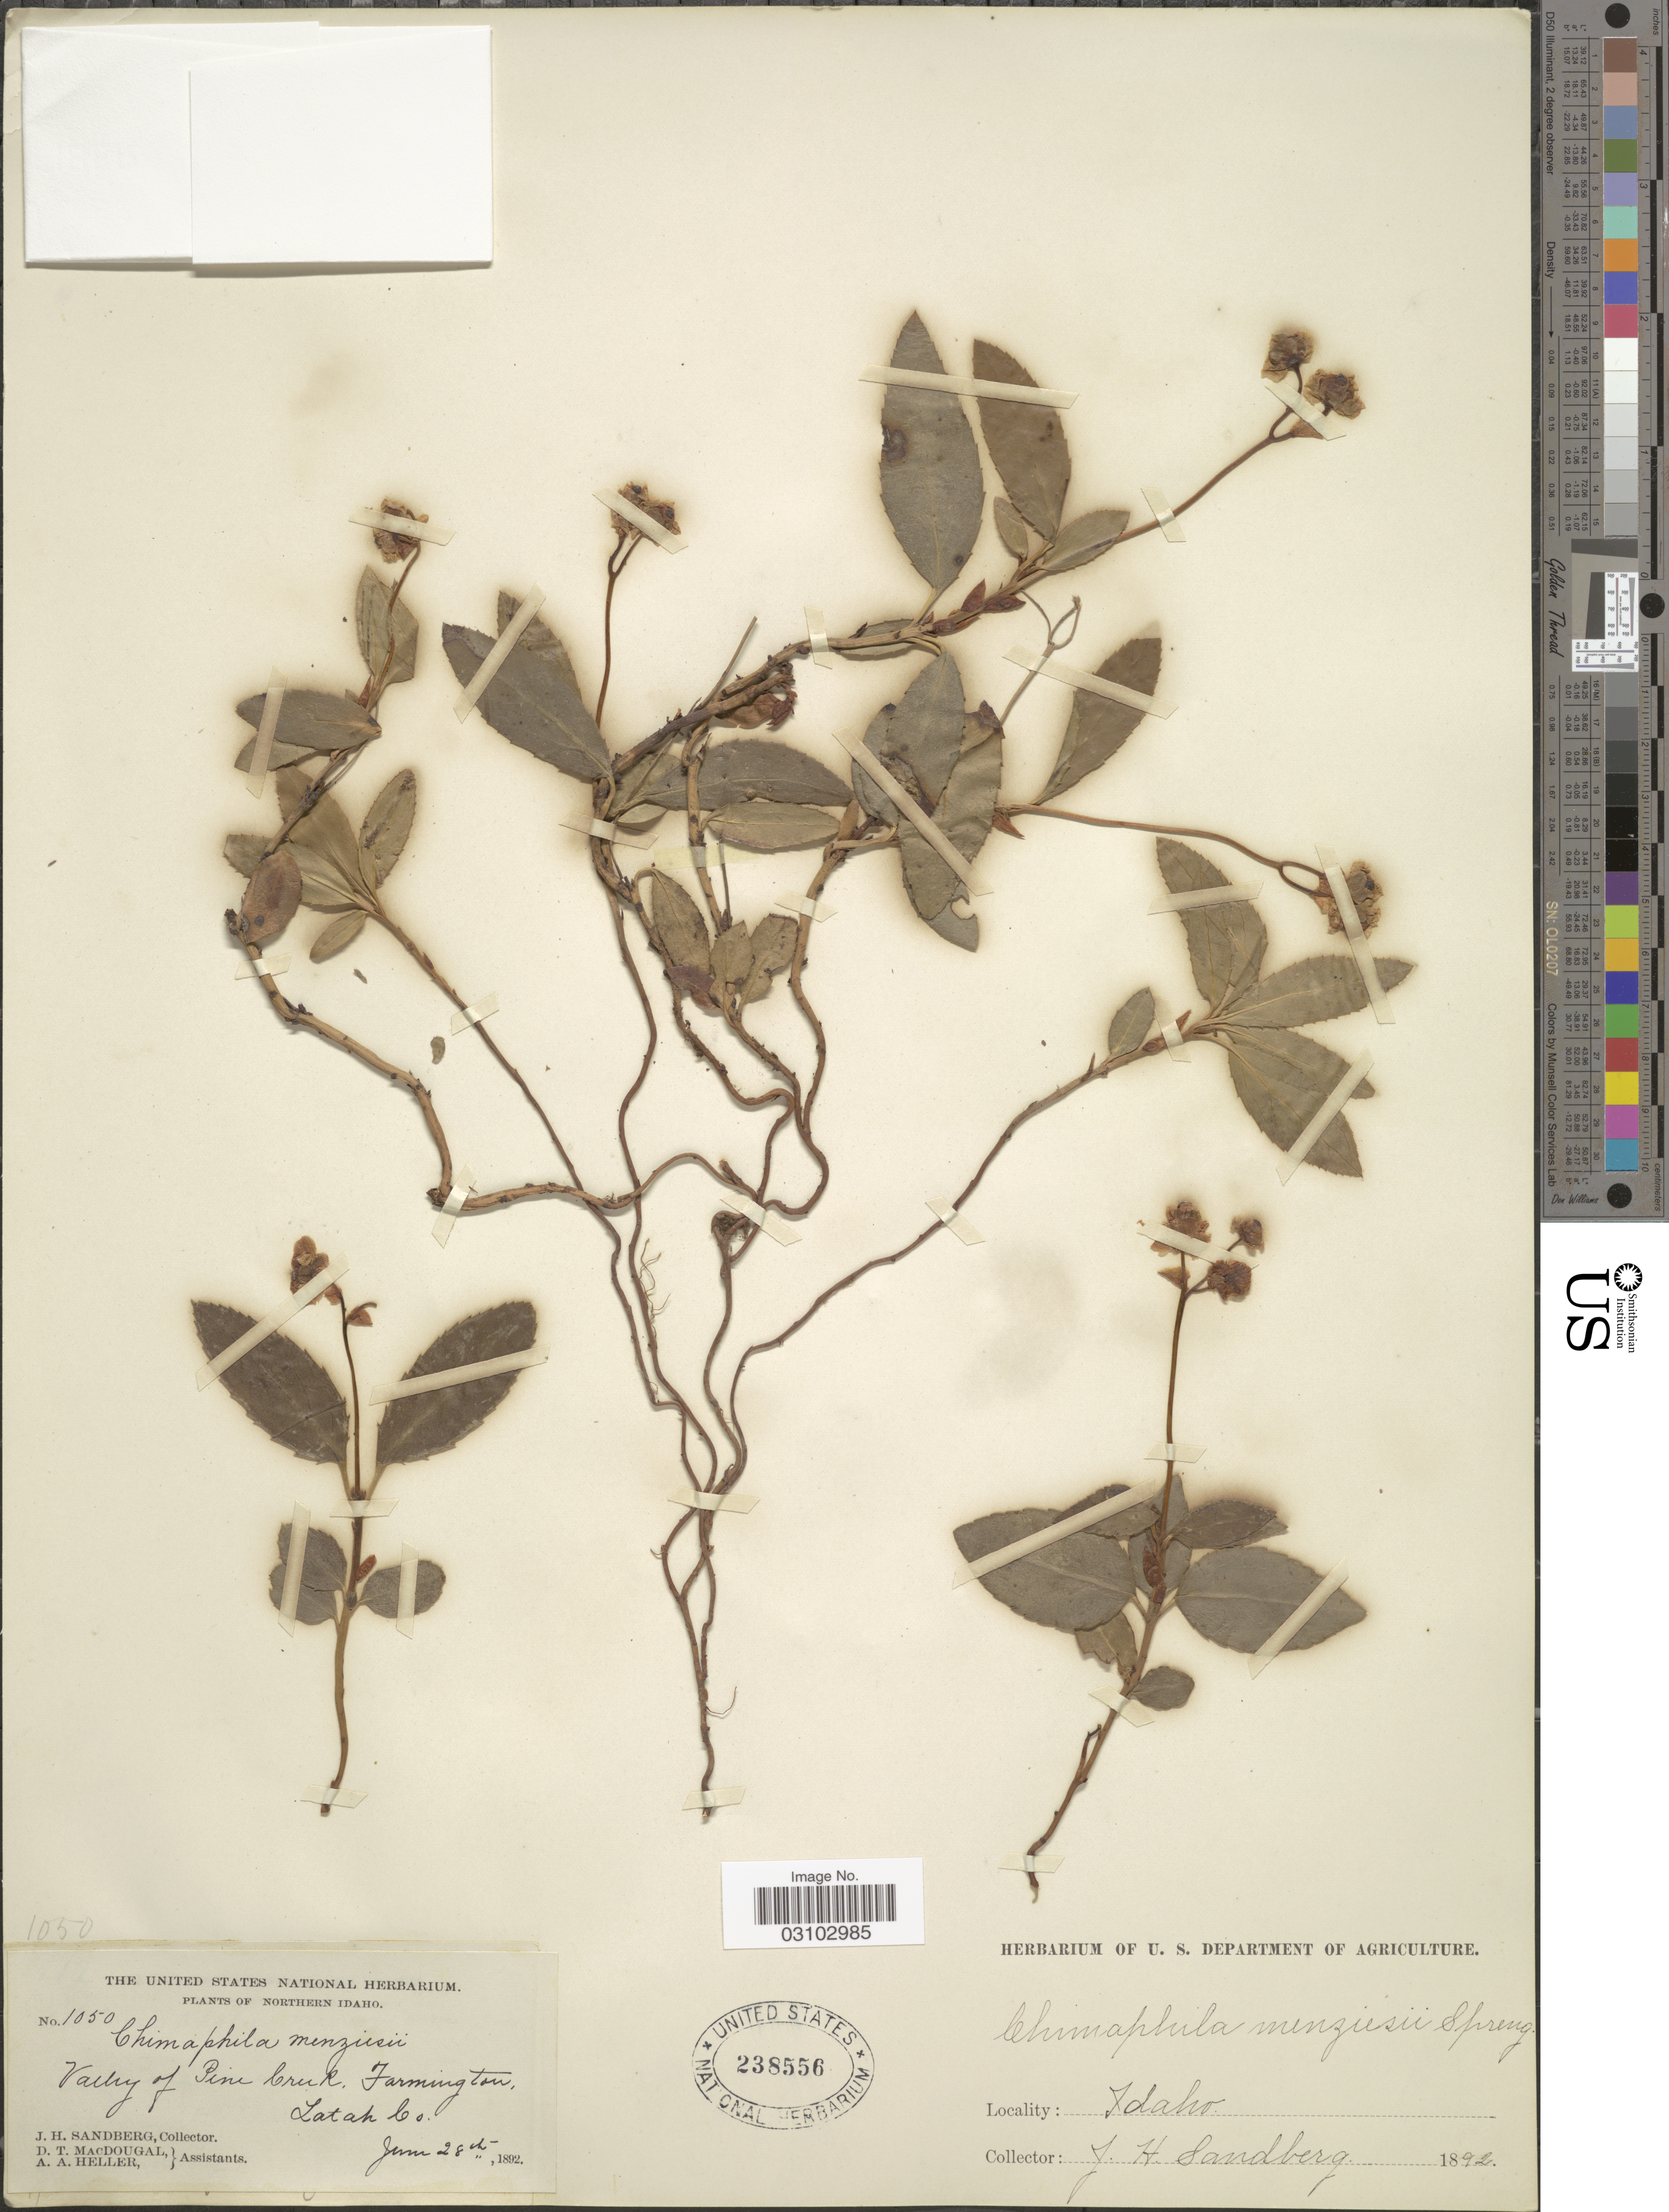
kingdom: Plantae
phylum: Tracheophyta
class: Magnoliopsida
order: Ericales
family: Ericaceae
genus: Chimaphila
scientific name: Chimaphila menziesii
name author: (R. Br. ex G. Don) Spreng.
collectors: J. H. Sandberg, D. T. MacDougal & A. A. Heller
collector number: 1050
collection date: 1892-06-28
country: United States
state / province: Idaho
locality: Northern Idaho. Valley of Pine Creek, Farmington, Latah Co.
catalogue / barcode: US 238556